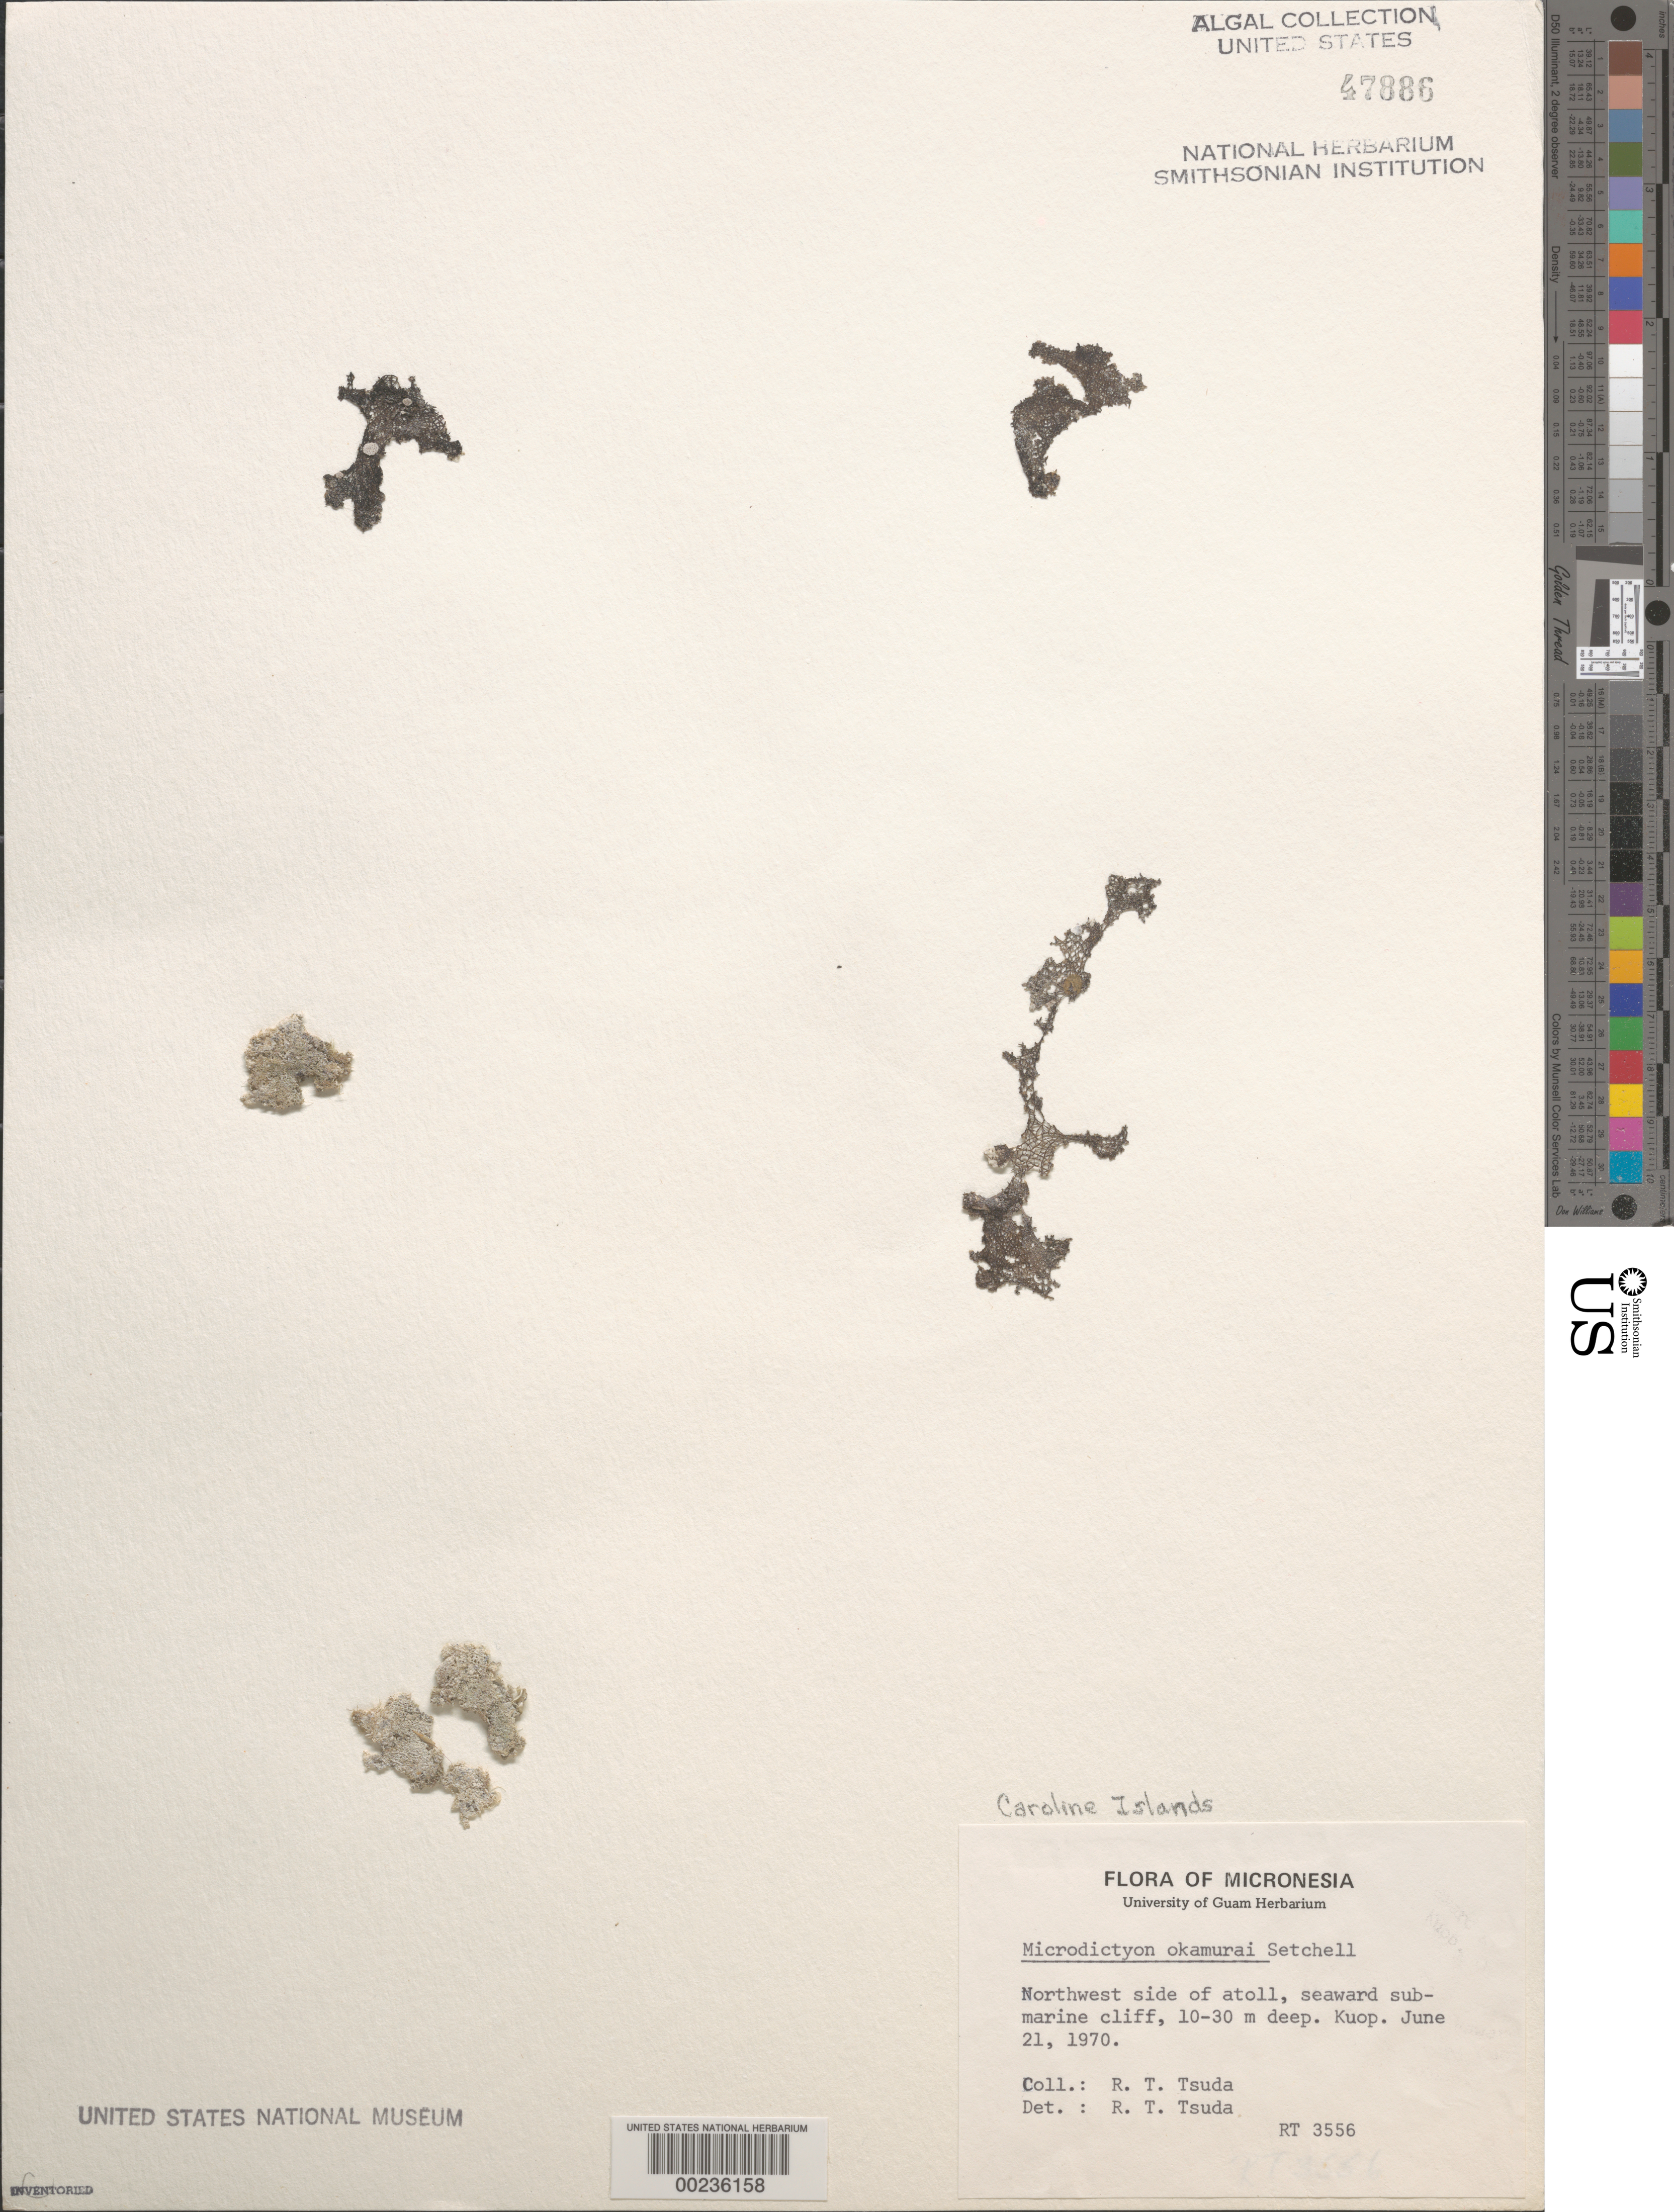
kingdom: Plantae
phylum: Chlorophyta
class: Ulvophyceae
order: Cladophorales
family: Anadyomenaceae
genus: Microdictyon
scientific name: Microdictyon okamurae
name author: Setch.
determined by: Tsuda, R. T.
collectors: R. Tsuda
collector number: Rt 3556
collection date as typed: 21 Jun 1970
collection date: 1970-06-21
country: Micronesia, Federated States of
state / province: Truk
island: Neoch [Kuop] Atoll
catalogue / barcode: US 47886